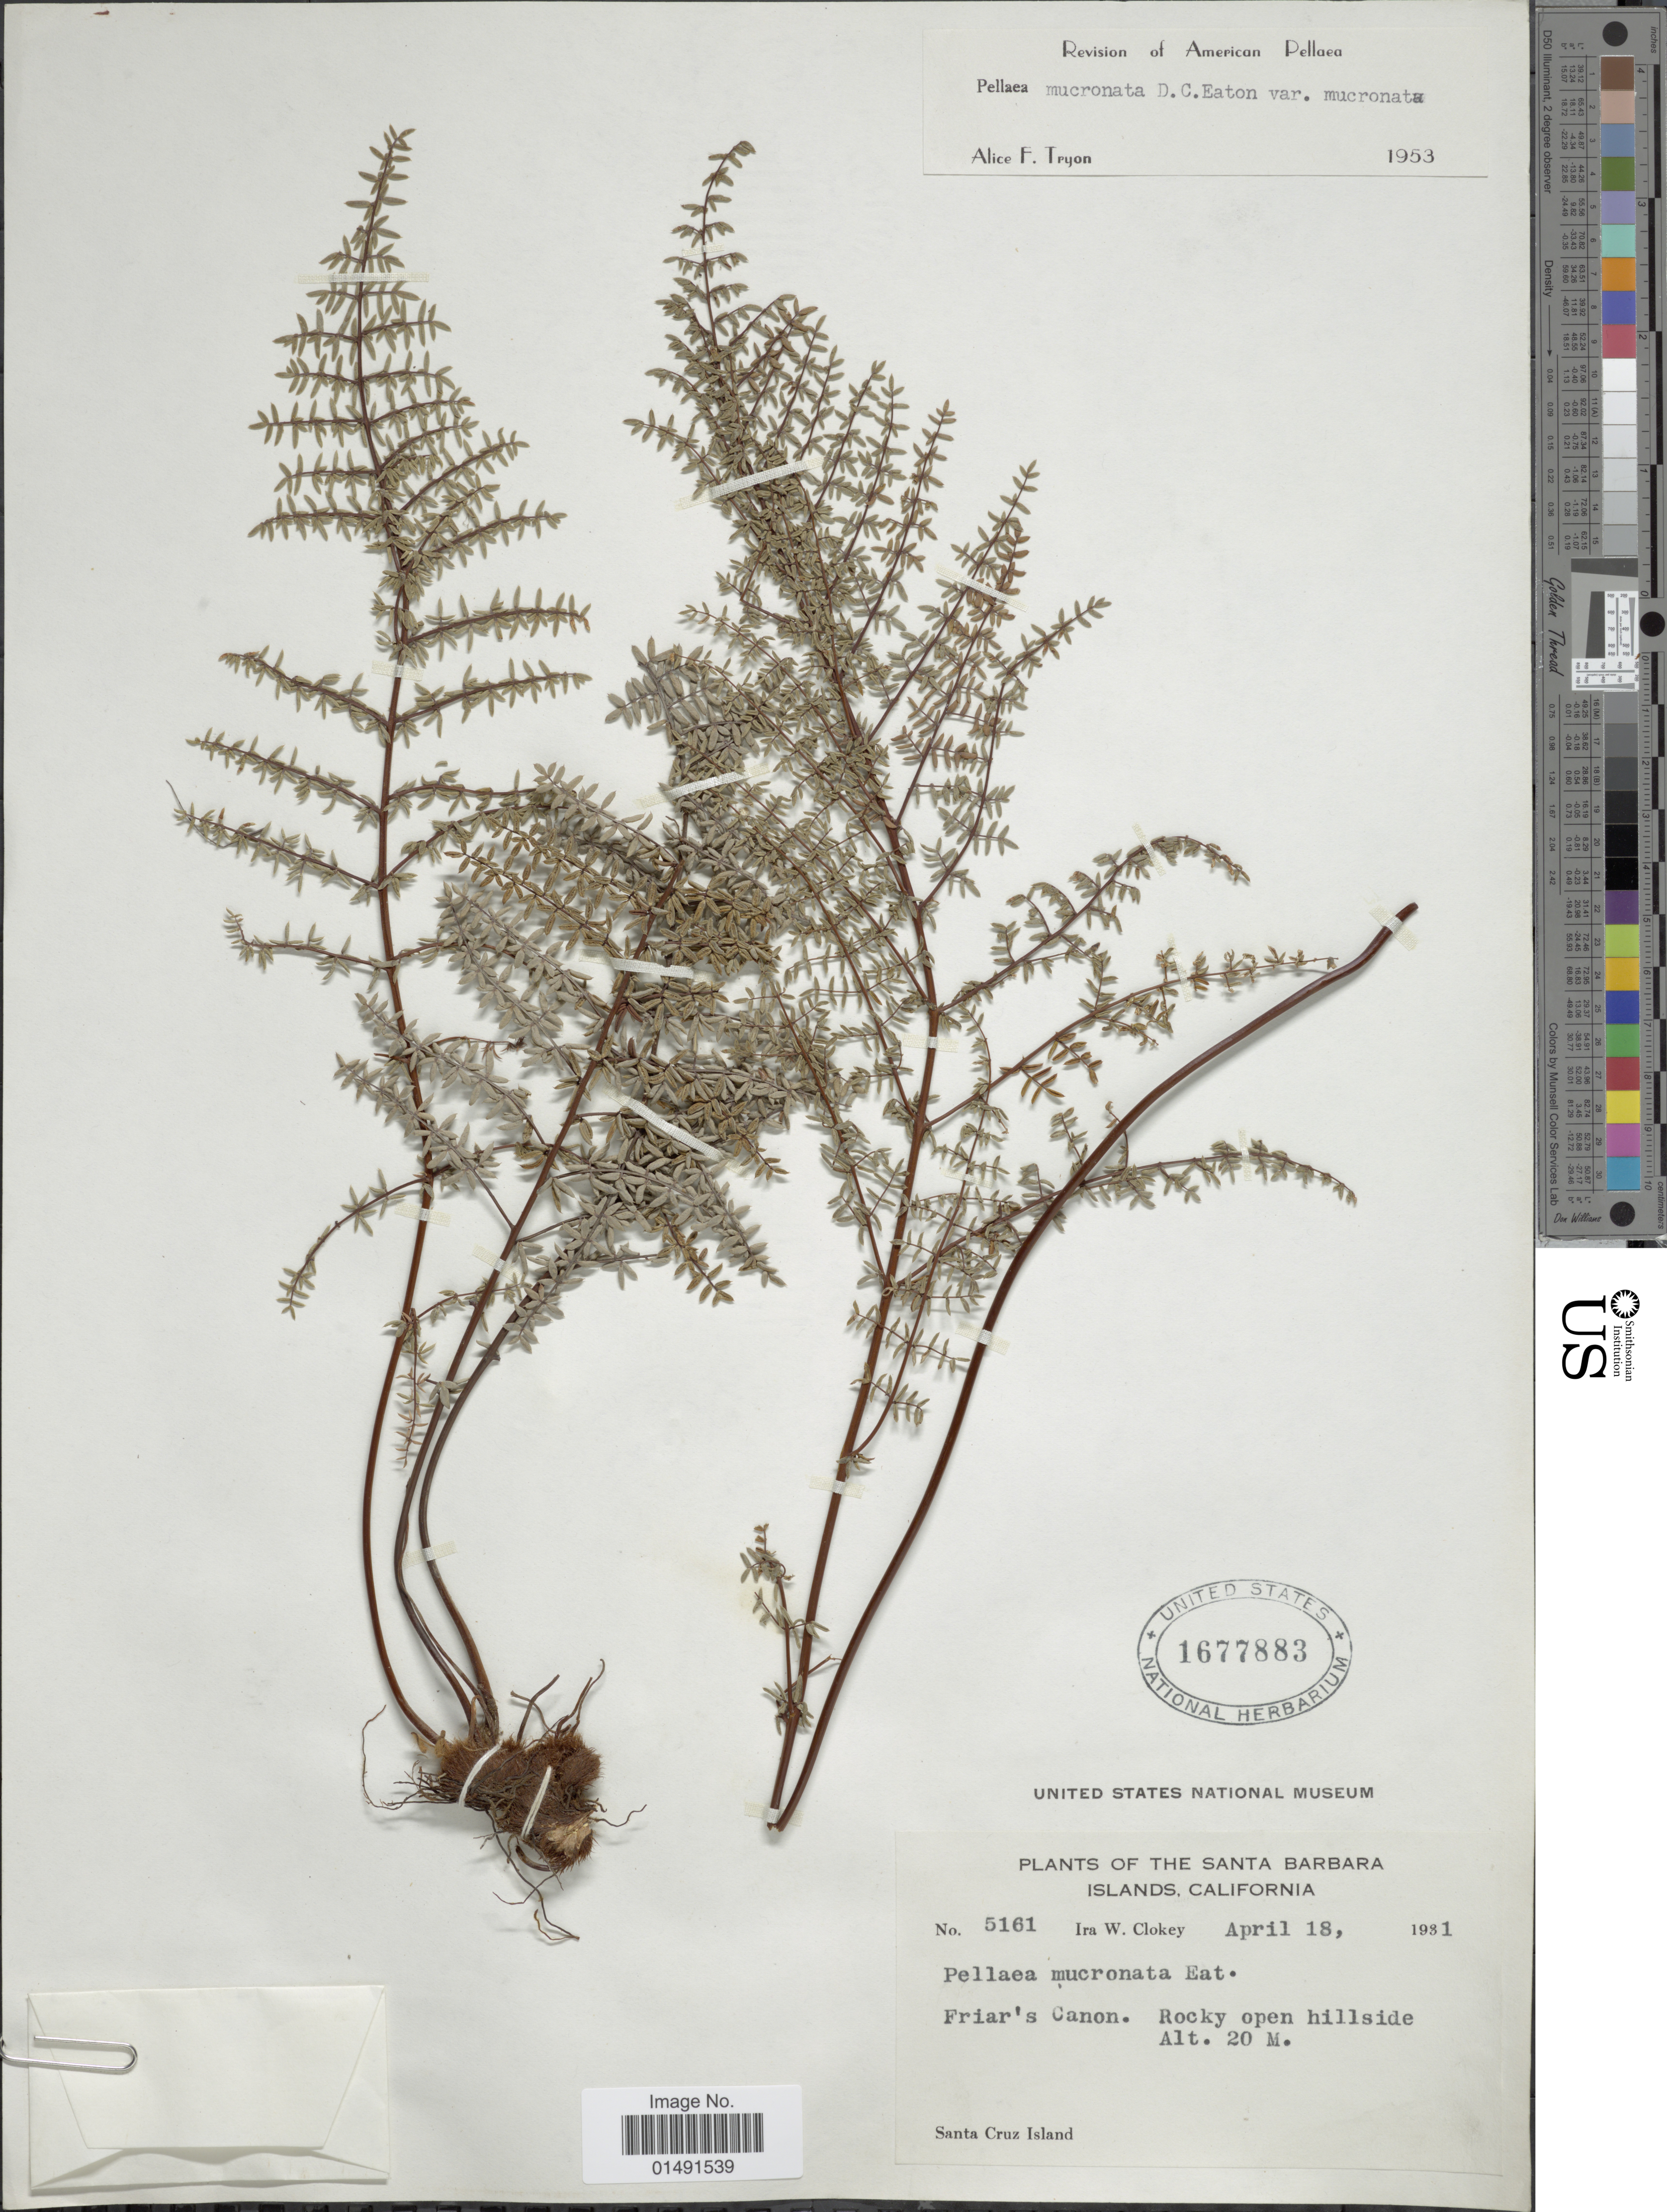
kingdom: Plantae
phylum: Tracheophyta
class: Polypodiopsida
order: Polypodiales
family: Pteridaceae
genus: Pellaea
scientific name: Pellaea mucronata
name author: (D.C. Eaton) D.C. Eaton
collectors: I. W. Clokey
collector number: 5161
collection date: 1931-04-18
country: United States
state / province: California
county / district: Santa Barbara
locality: The Santa Barbara Islands, Friar's Canon. Rocky open hillside, Santa Cruz Island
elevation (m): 20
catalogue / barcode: US 1677883